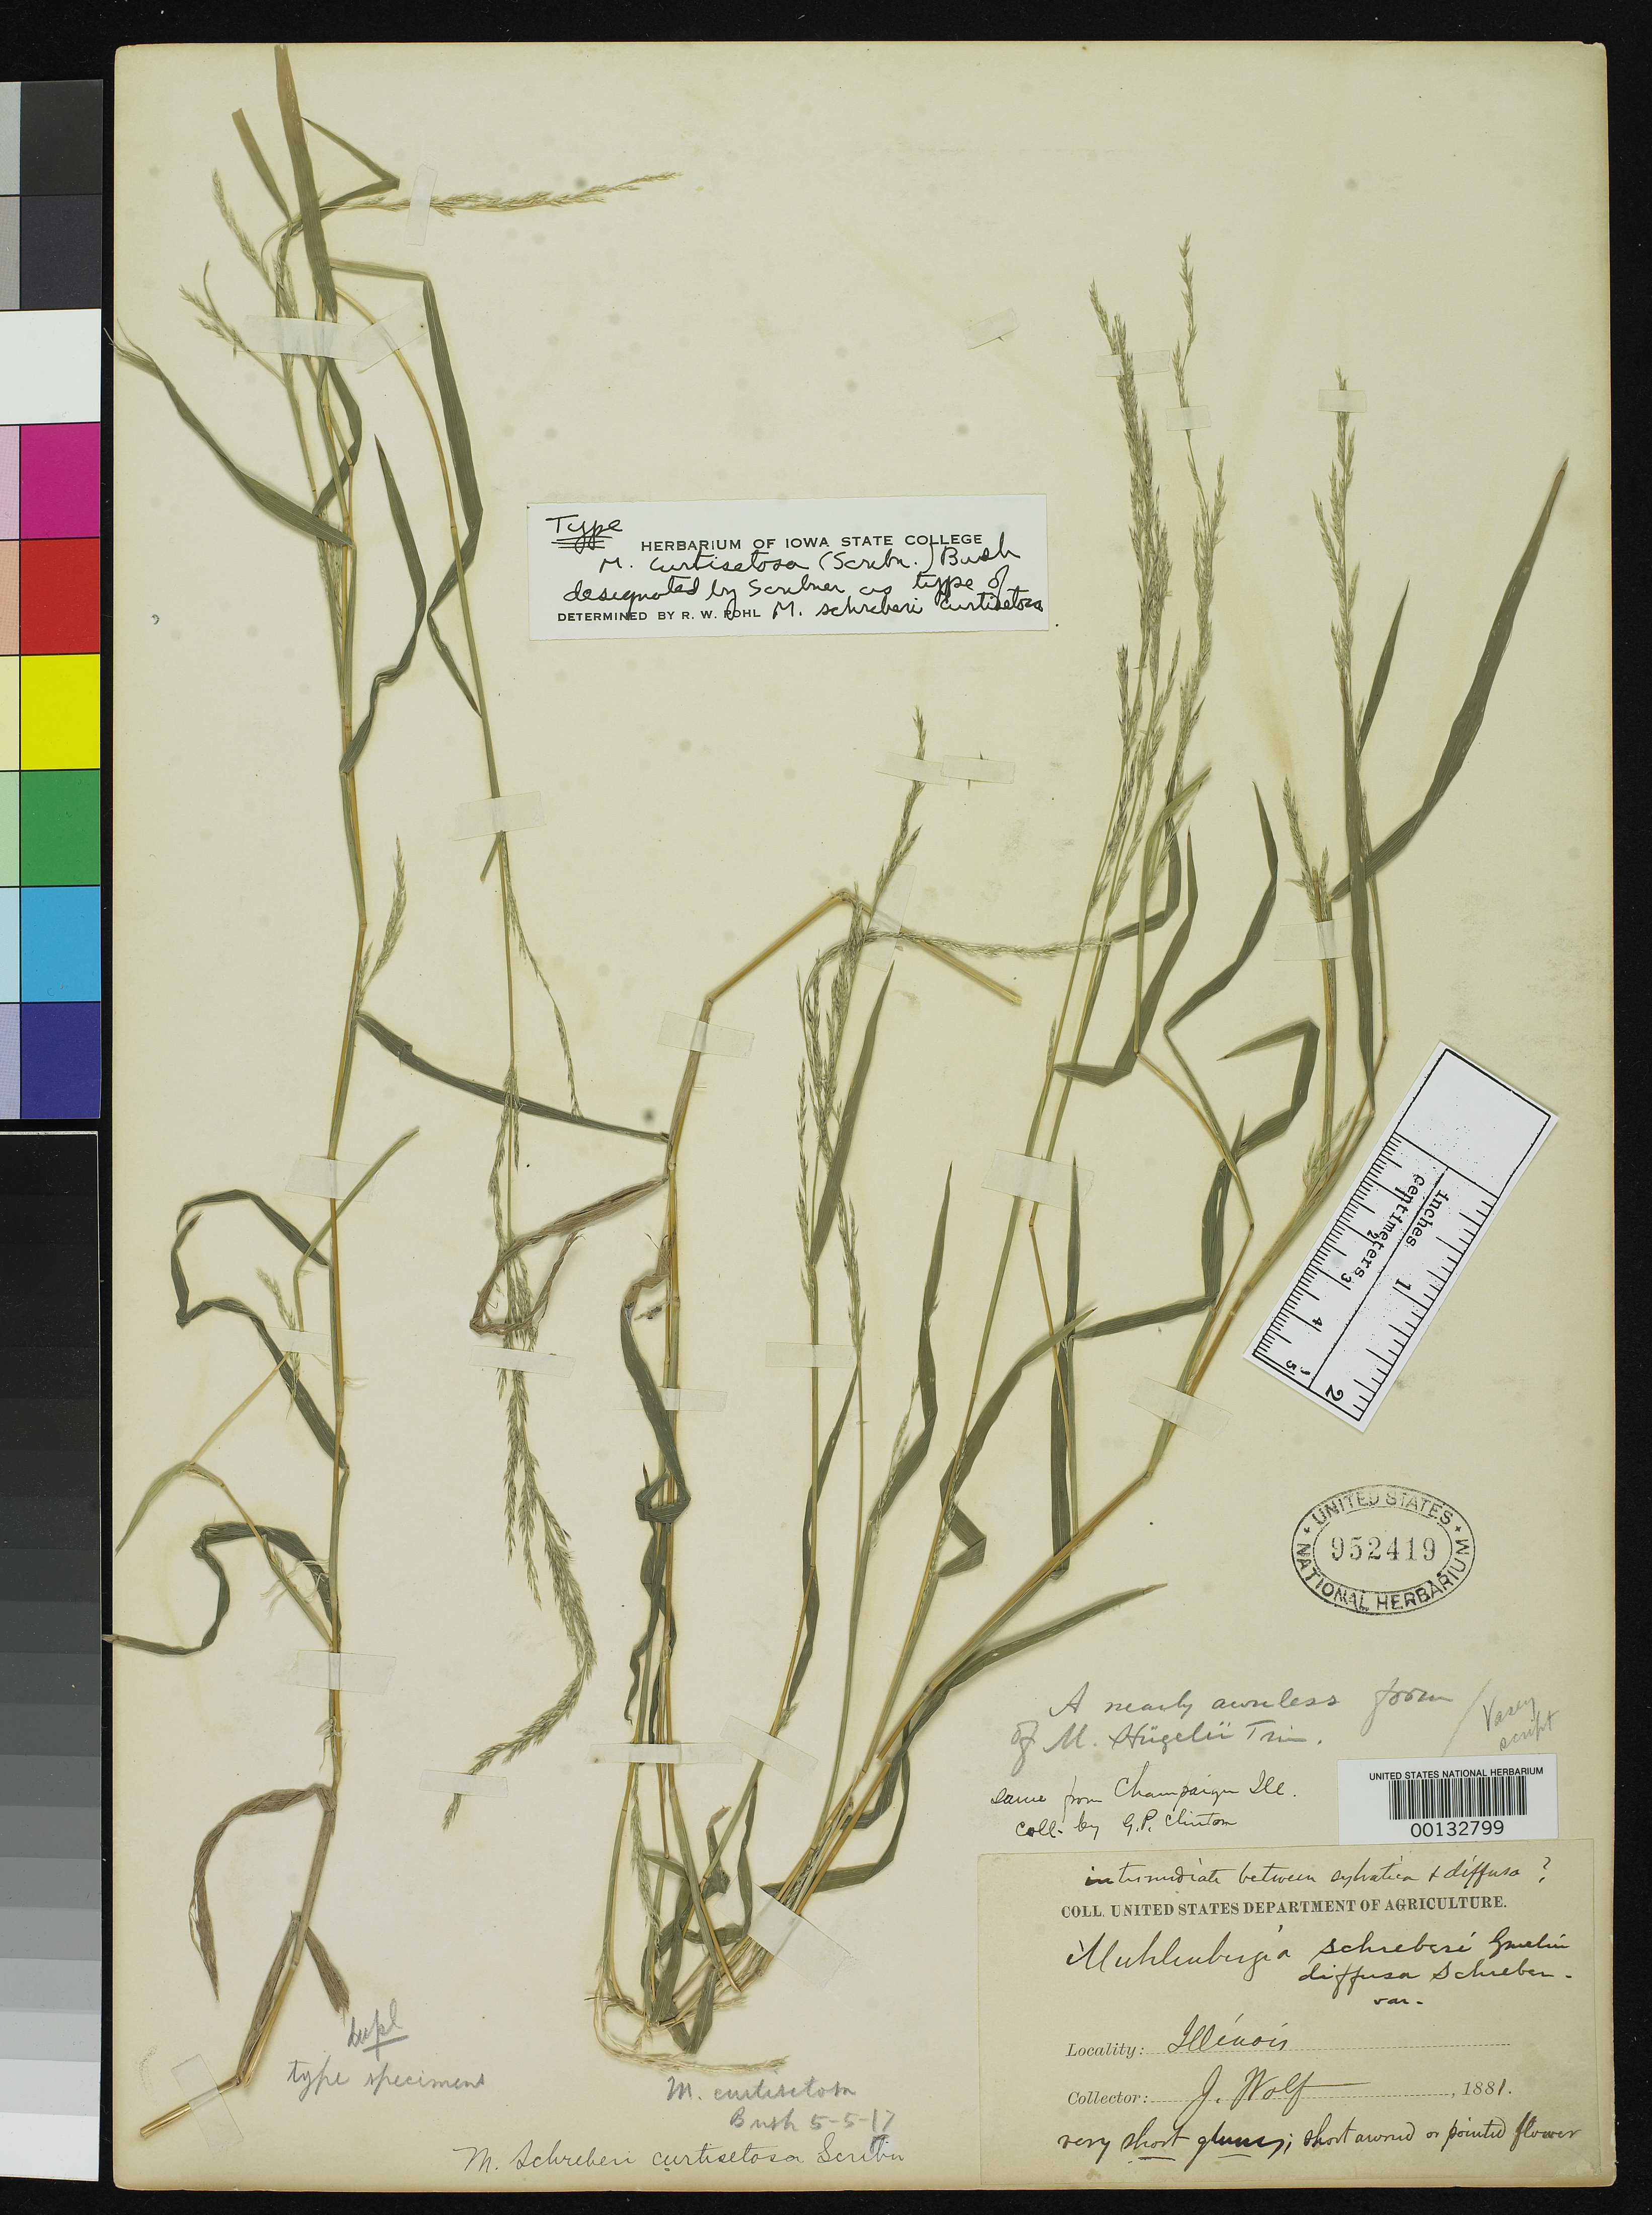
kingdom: Plantae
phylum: Tracheophyta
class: Liliopsida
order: Poales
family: Poaceae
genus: Muhlenbergia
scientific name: Muhlenbergia schreberi subsp. curtisetosa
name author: Scribn.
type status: Isotype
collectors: J. Wolf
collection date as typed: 1881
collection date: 1881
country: United States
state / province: Illinois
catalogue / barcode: US 952419